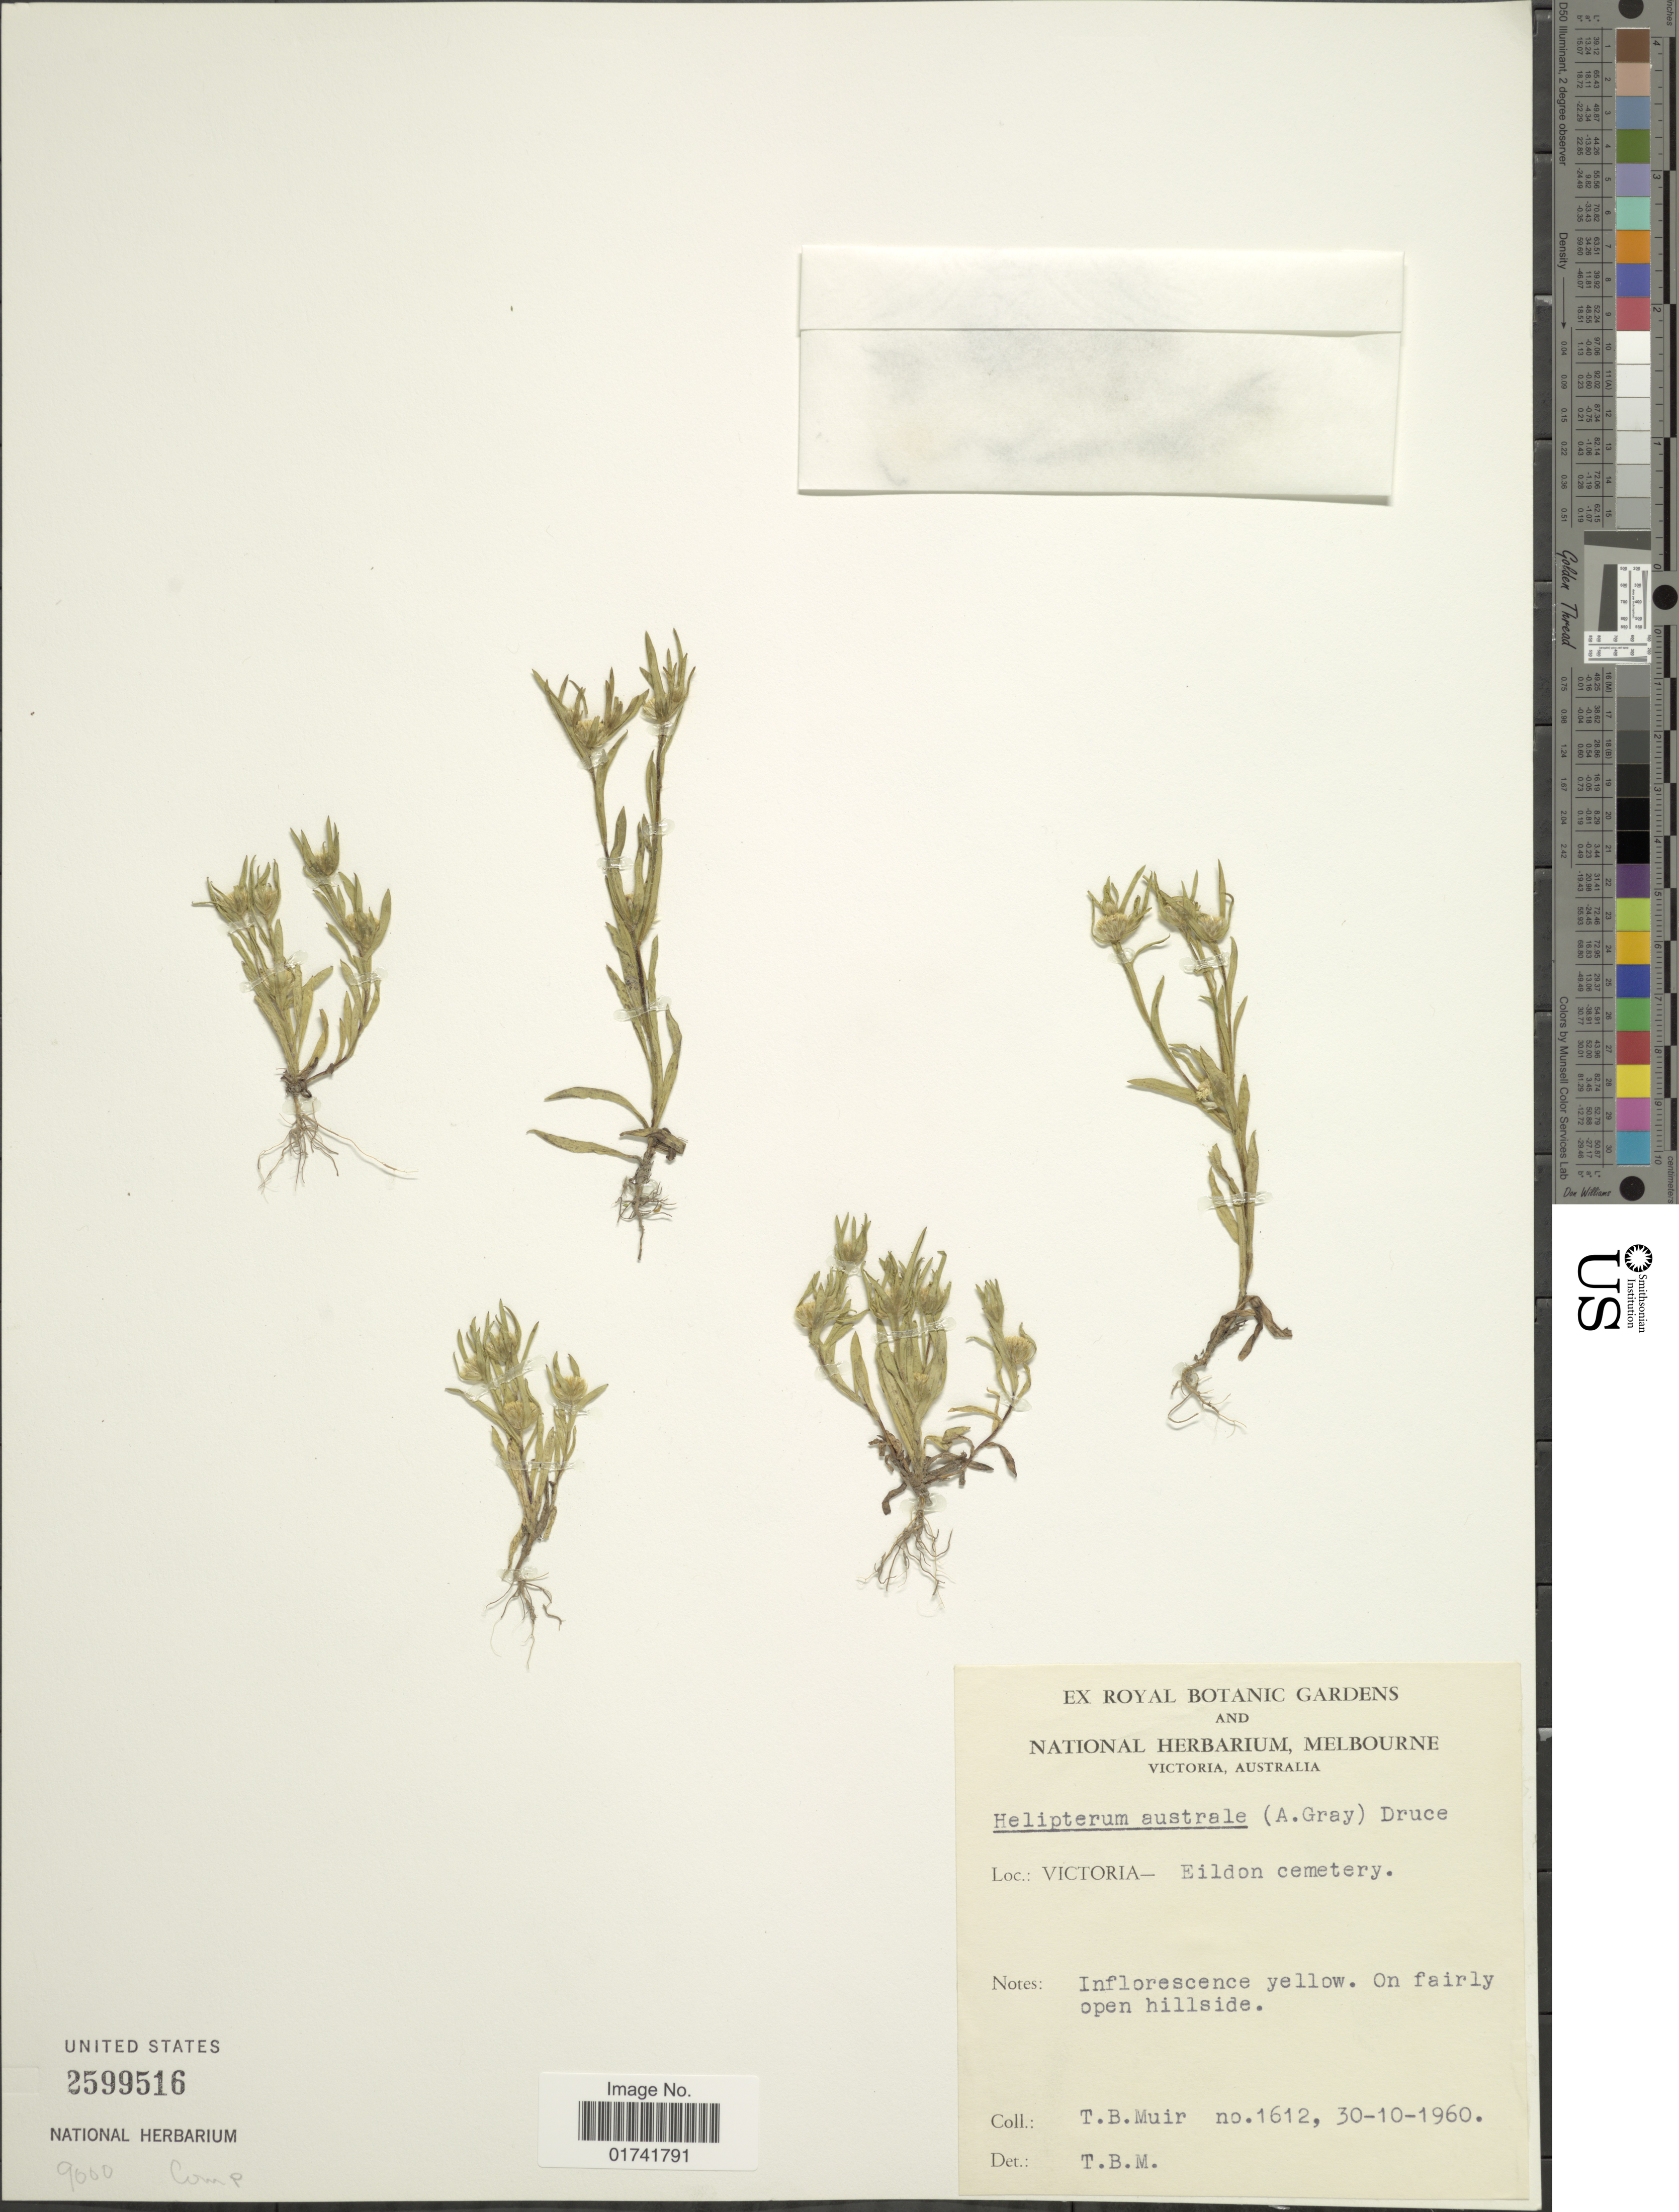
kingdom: Plantae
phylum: Tracheophyta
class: Magnoliopsida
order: Asterales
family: Asteraceae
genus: Triptilodiscus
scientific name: Triptilodiscus pygmaeus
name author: Turcz.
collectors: T. Muir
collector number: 1612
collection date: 1960-10-30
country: Australia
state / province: Victoria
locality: Victoria-Eildon cemetery, on fairly open hillside.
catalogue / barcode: US 2599516